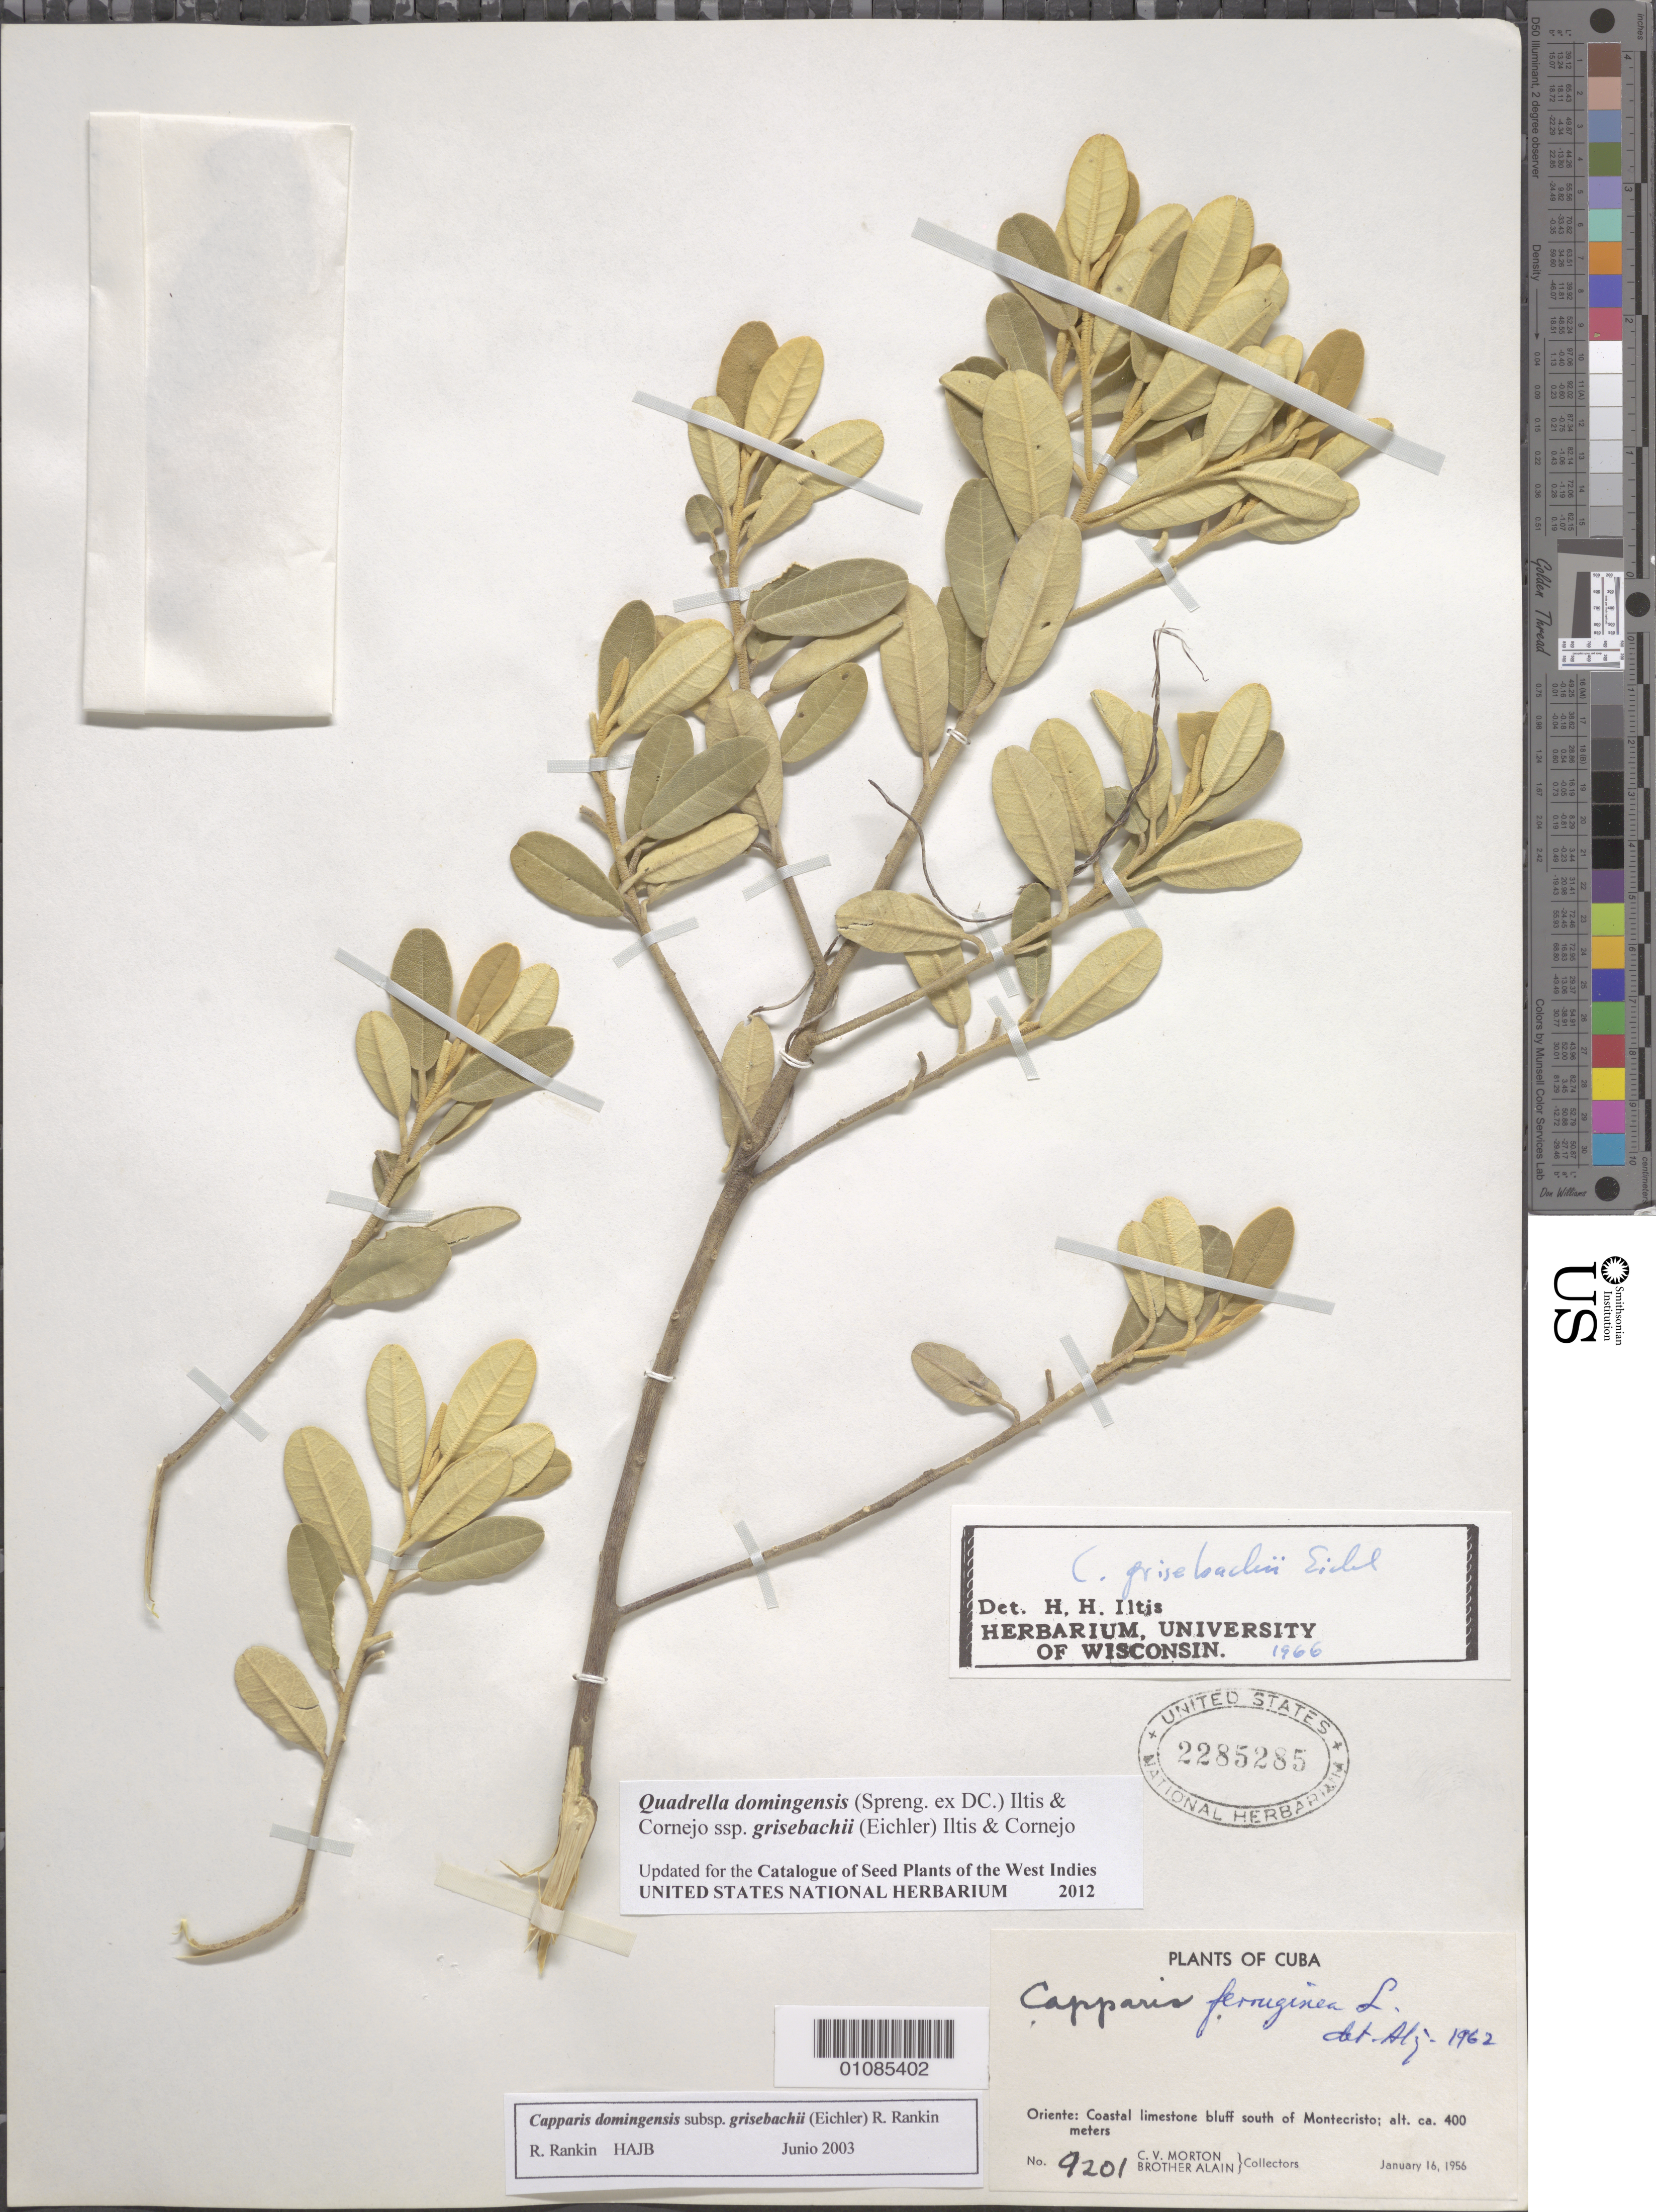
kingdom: Plantae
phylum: Tracheophyta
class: Magnoliopsida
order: Brassicales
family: Capparaceae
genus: Quadrella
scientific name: Quadrella domingensis subsp. grisebachii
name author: (Eichler) Cornejo & Iltis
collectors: C. V. Morton & A. H. Liogier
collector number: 9201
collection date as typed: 16 Jan 1956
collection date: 1956-01-16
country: Cuba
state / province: Guantánamo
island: Cuba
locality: Oriente: Coastal limestone bluff S of Montecristo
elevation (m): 400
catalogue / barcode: US 2285285